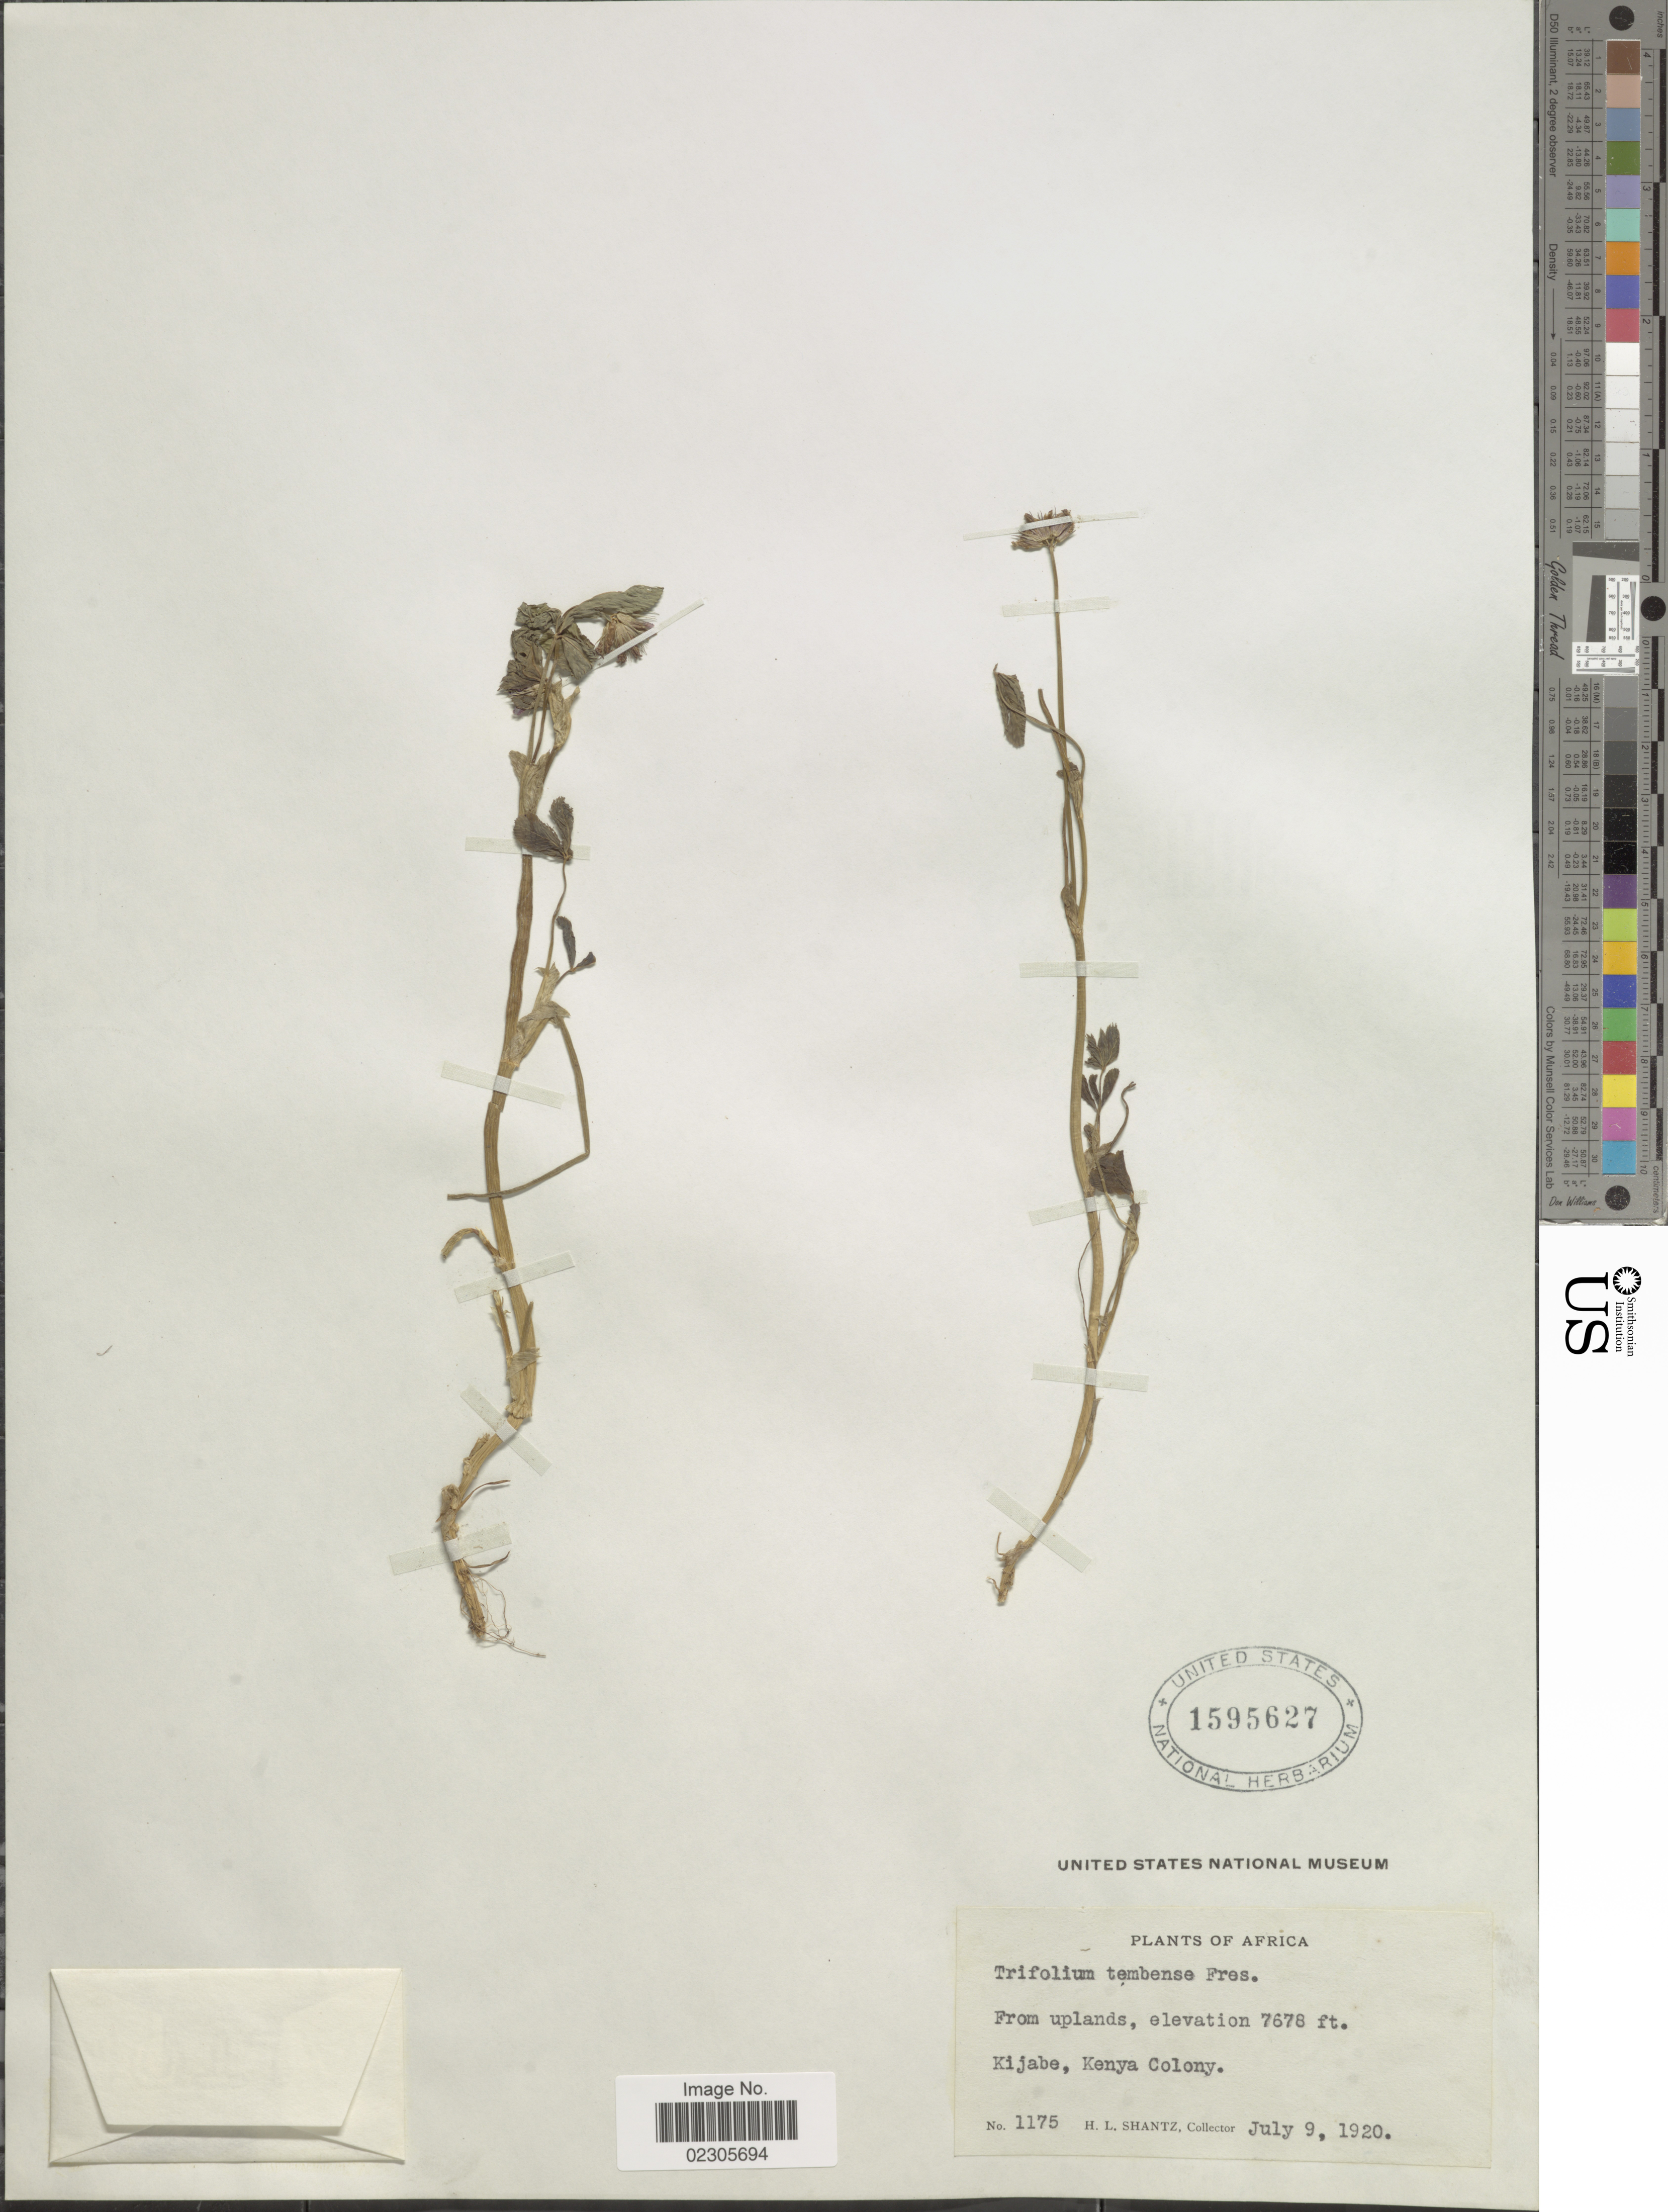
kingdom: Plantae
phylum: Tracheophyta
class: Magnoliopsida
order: Fabales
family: Fabaceae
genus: Trifolium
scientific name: Trifolium tembense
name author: Fresen.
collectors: H. Shantz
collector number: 1175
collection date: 1920-07-09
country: Kenya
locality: Kijabe, Kenya Colony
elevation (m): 2340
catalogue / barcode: US 1595627